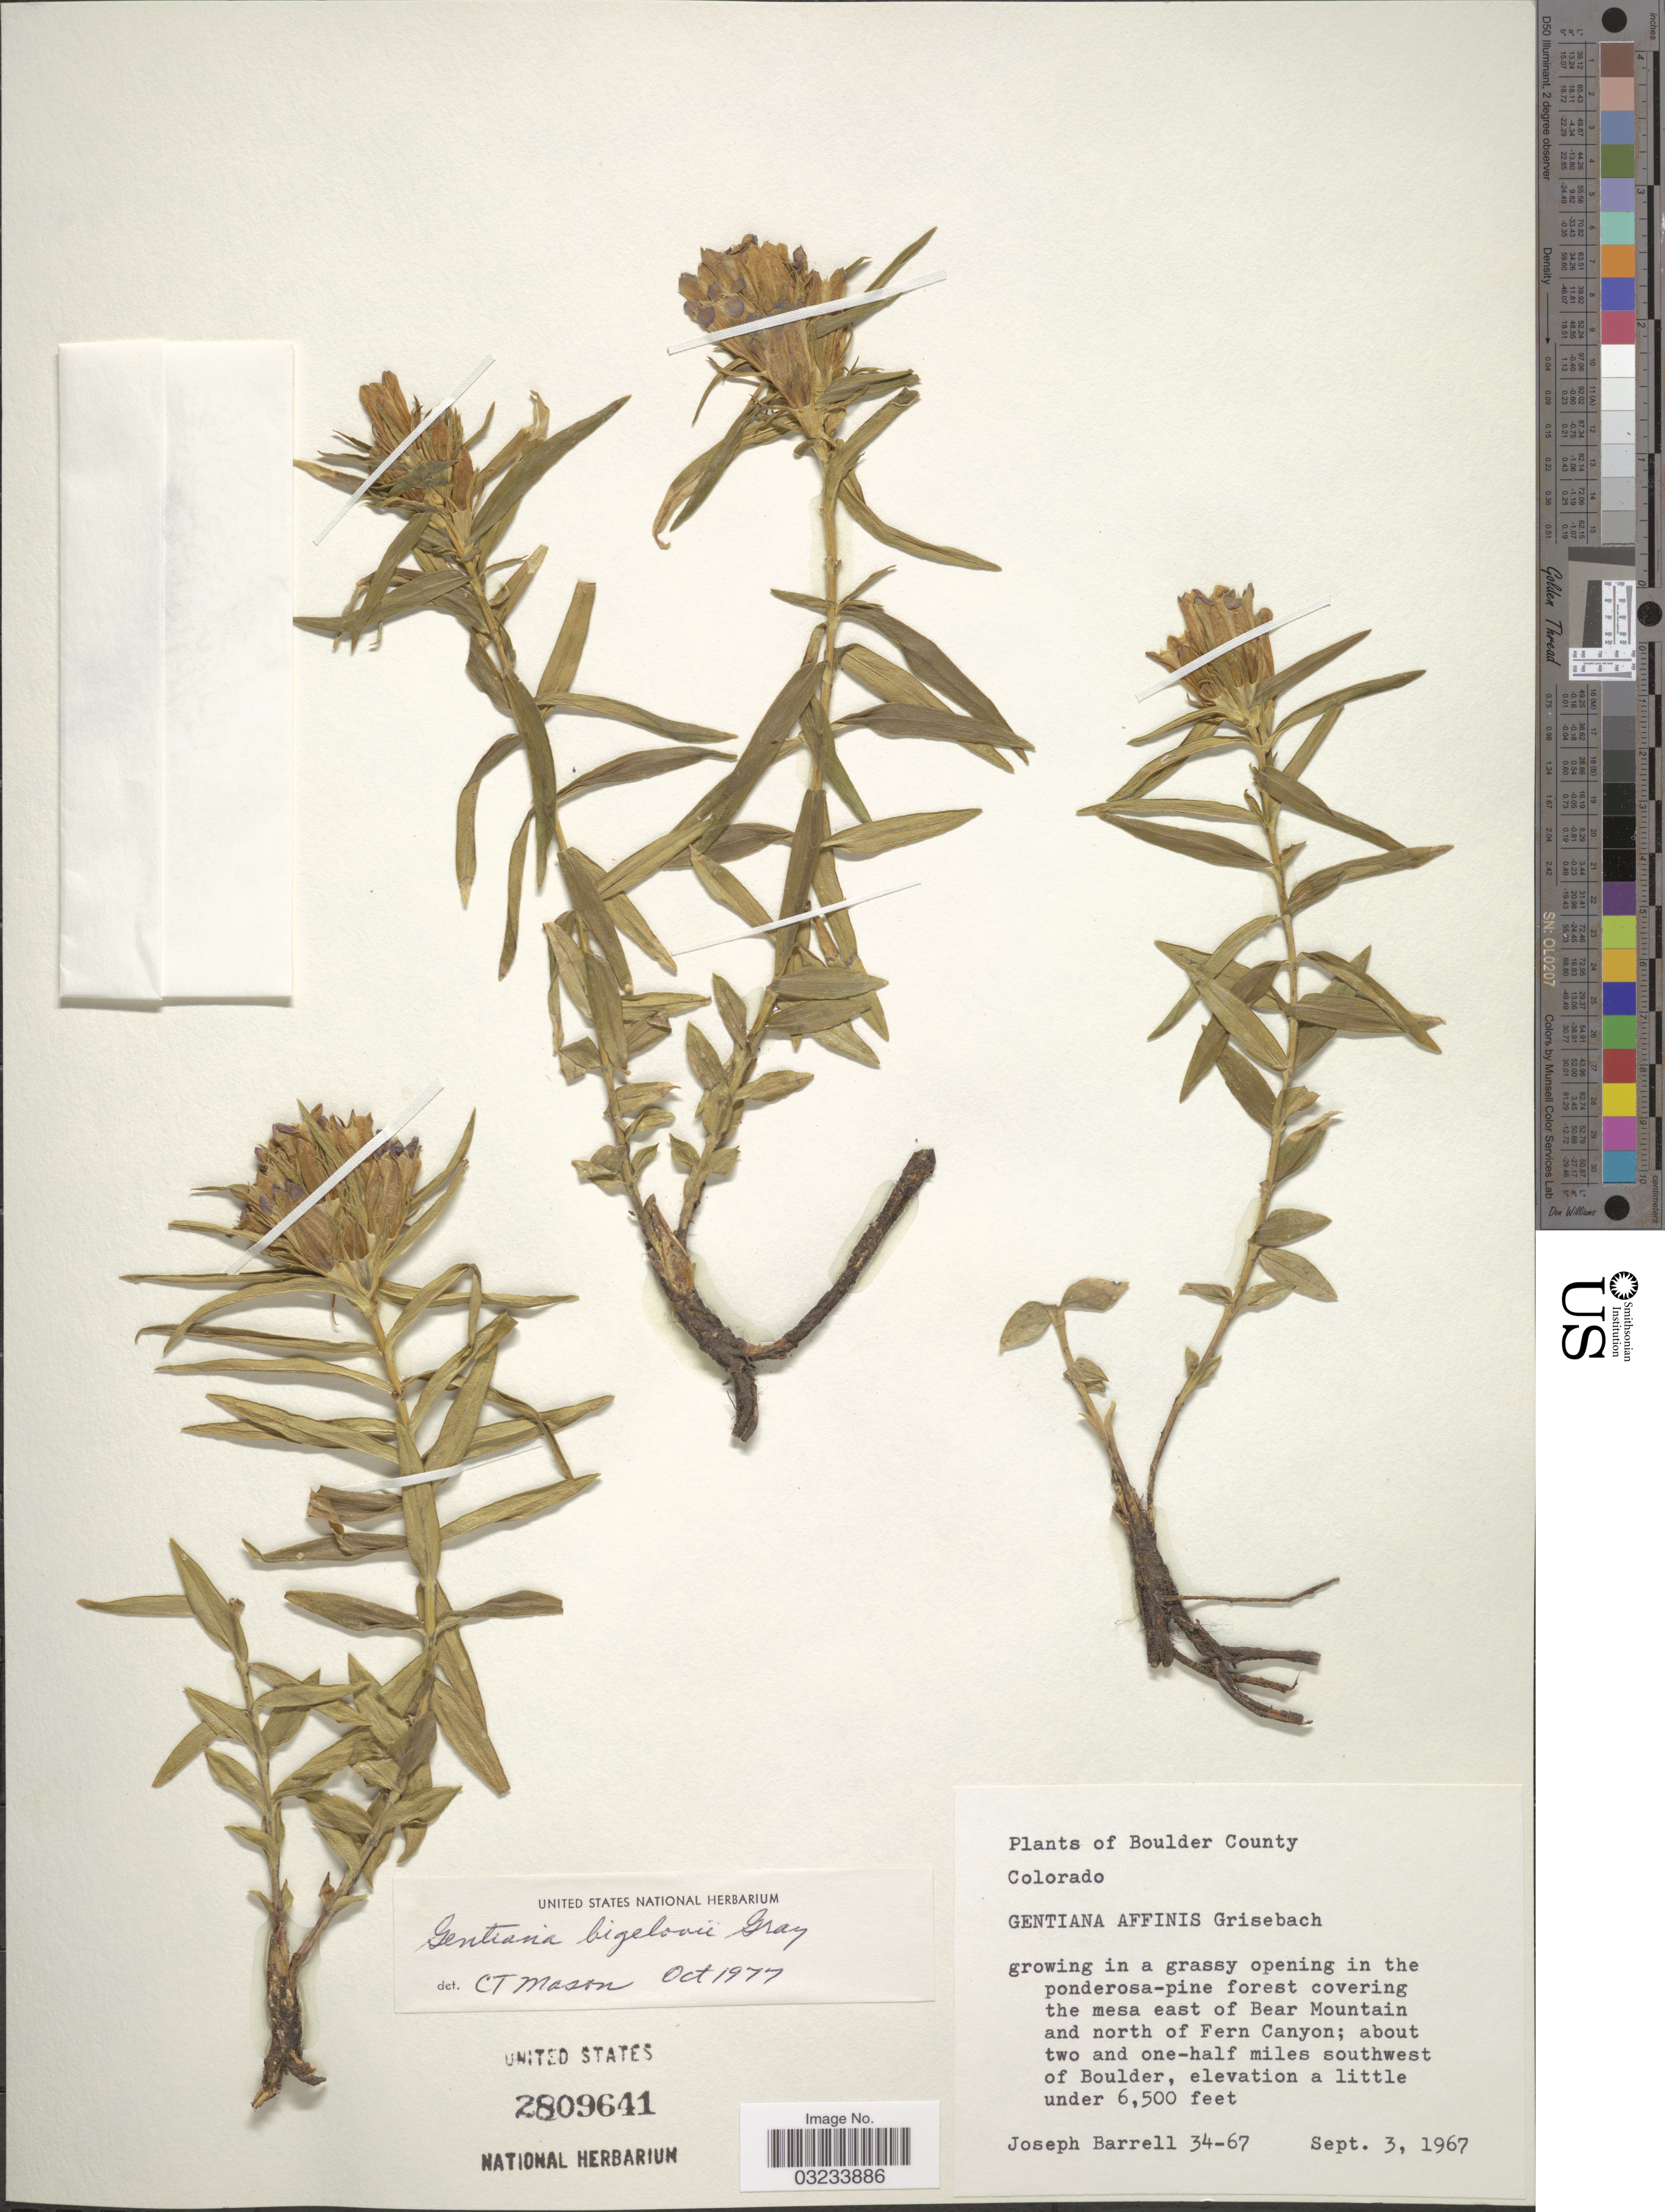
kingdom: Plantae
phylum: Tracheophyta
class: Magnoliopsida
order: Gentianales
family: Gentianaceae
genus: Gentiana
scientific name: Gentiana bigelovii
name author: A. Gray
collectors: J. Barrell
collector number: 34-67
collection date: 1967-09-03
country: United States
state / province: Colorado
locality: Boulder County, growing in a grassy opening in the ponderosa-pine forest covering the mesa east of Bear Mountain and north of Fern Canyon; about two and one-half miles southwest of Boulder.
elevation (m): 1981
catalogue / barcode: US 2809641